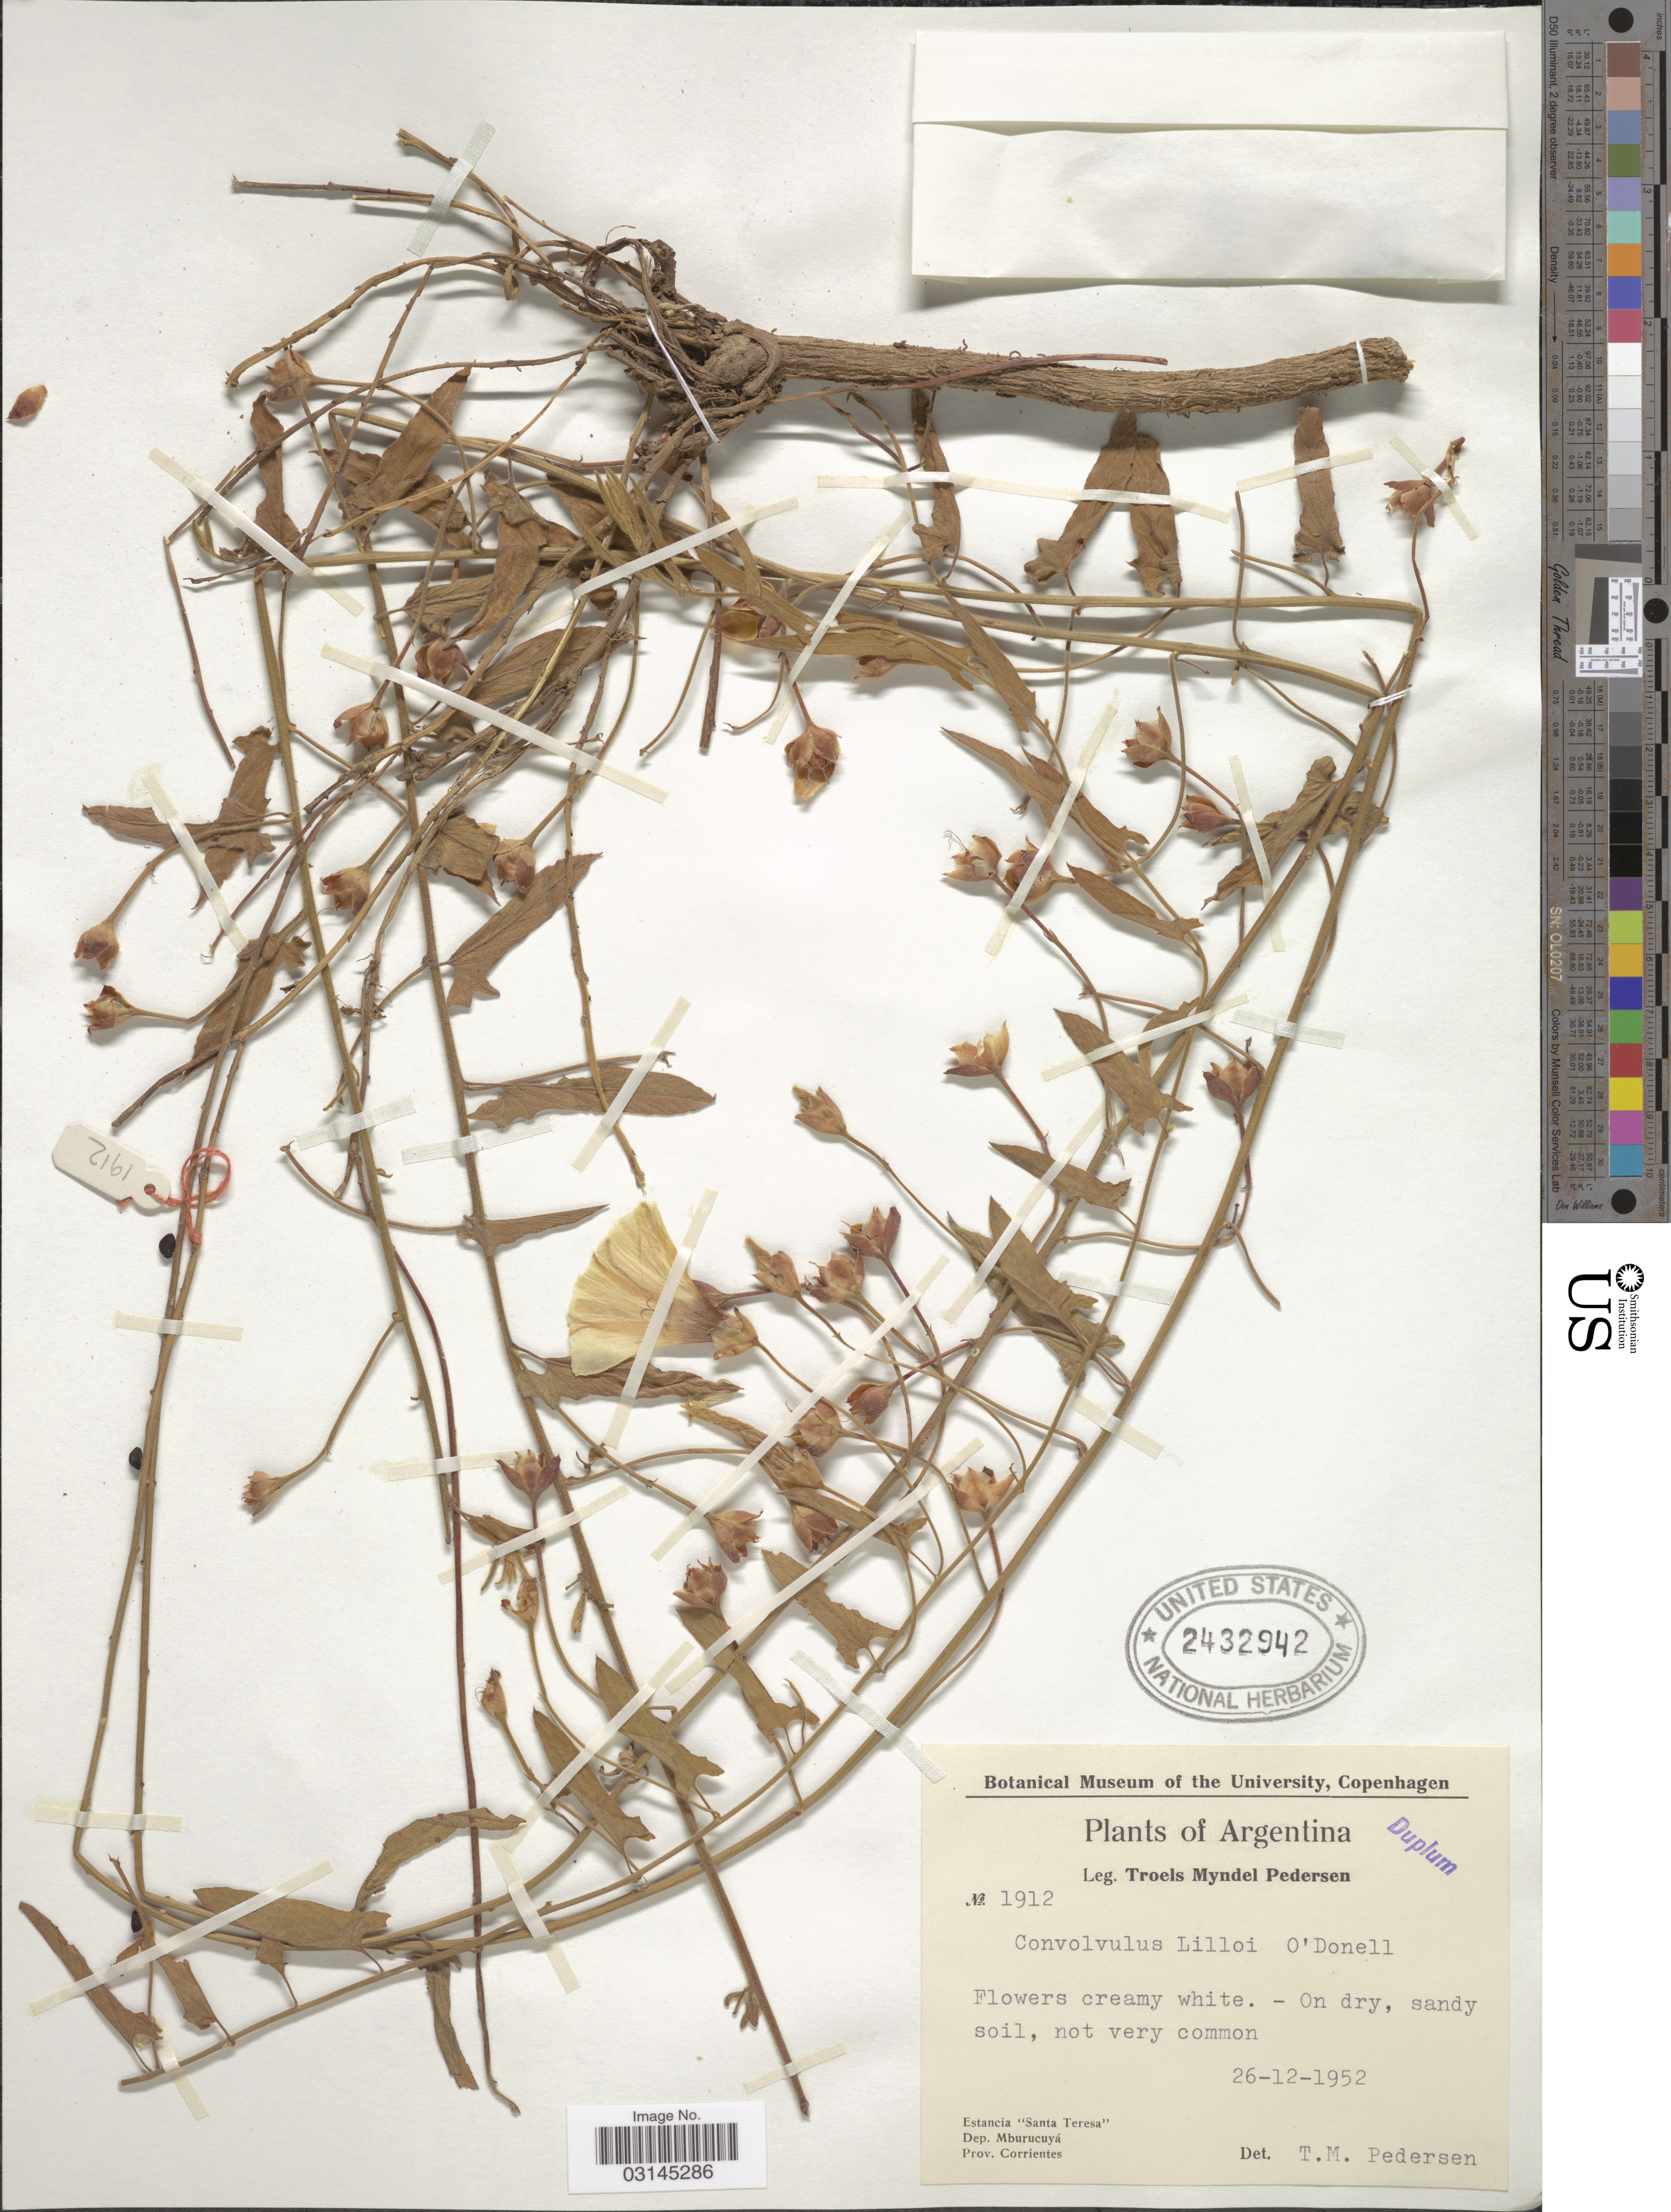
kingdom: Plantae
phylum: Tracheophyta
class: Magnoliopsida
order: Solanales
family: Convolvulaceae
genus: Convolvulus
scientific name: Convolvulus lilloi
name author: O'Donell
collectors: T. Pederson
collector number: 1912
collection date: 1952-12-26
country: Argentina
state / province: Corrientes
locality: Estancia "Santa Teresa", Dep. Mburucuyá, Prov. Corrientes.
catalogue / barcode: US 2432942